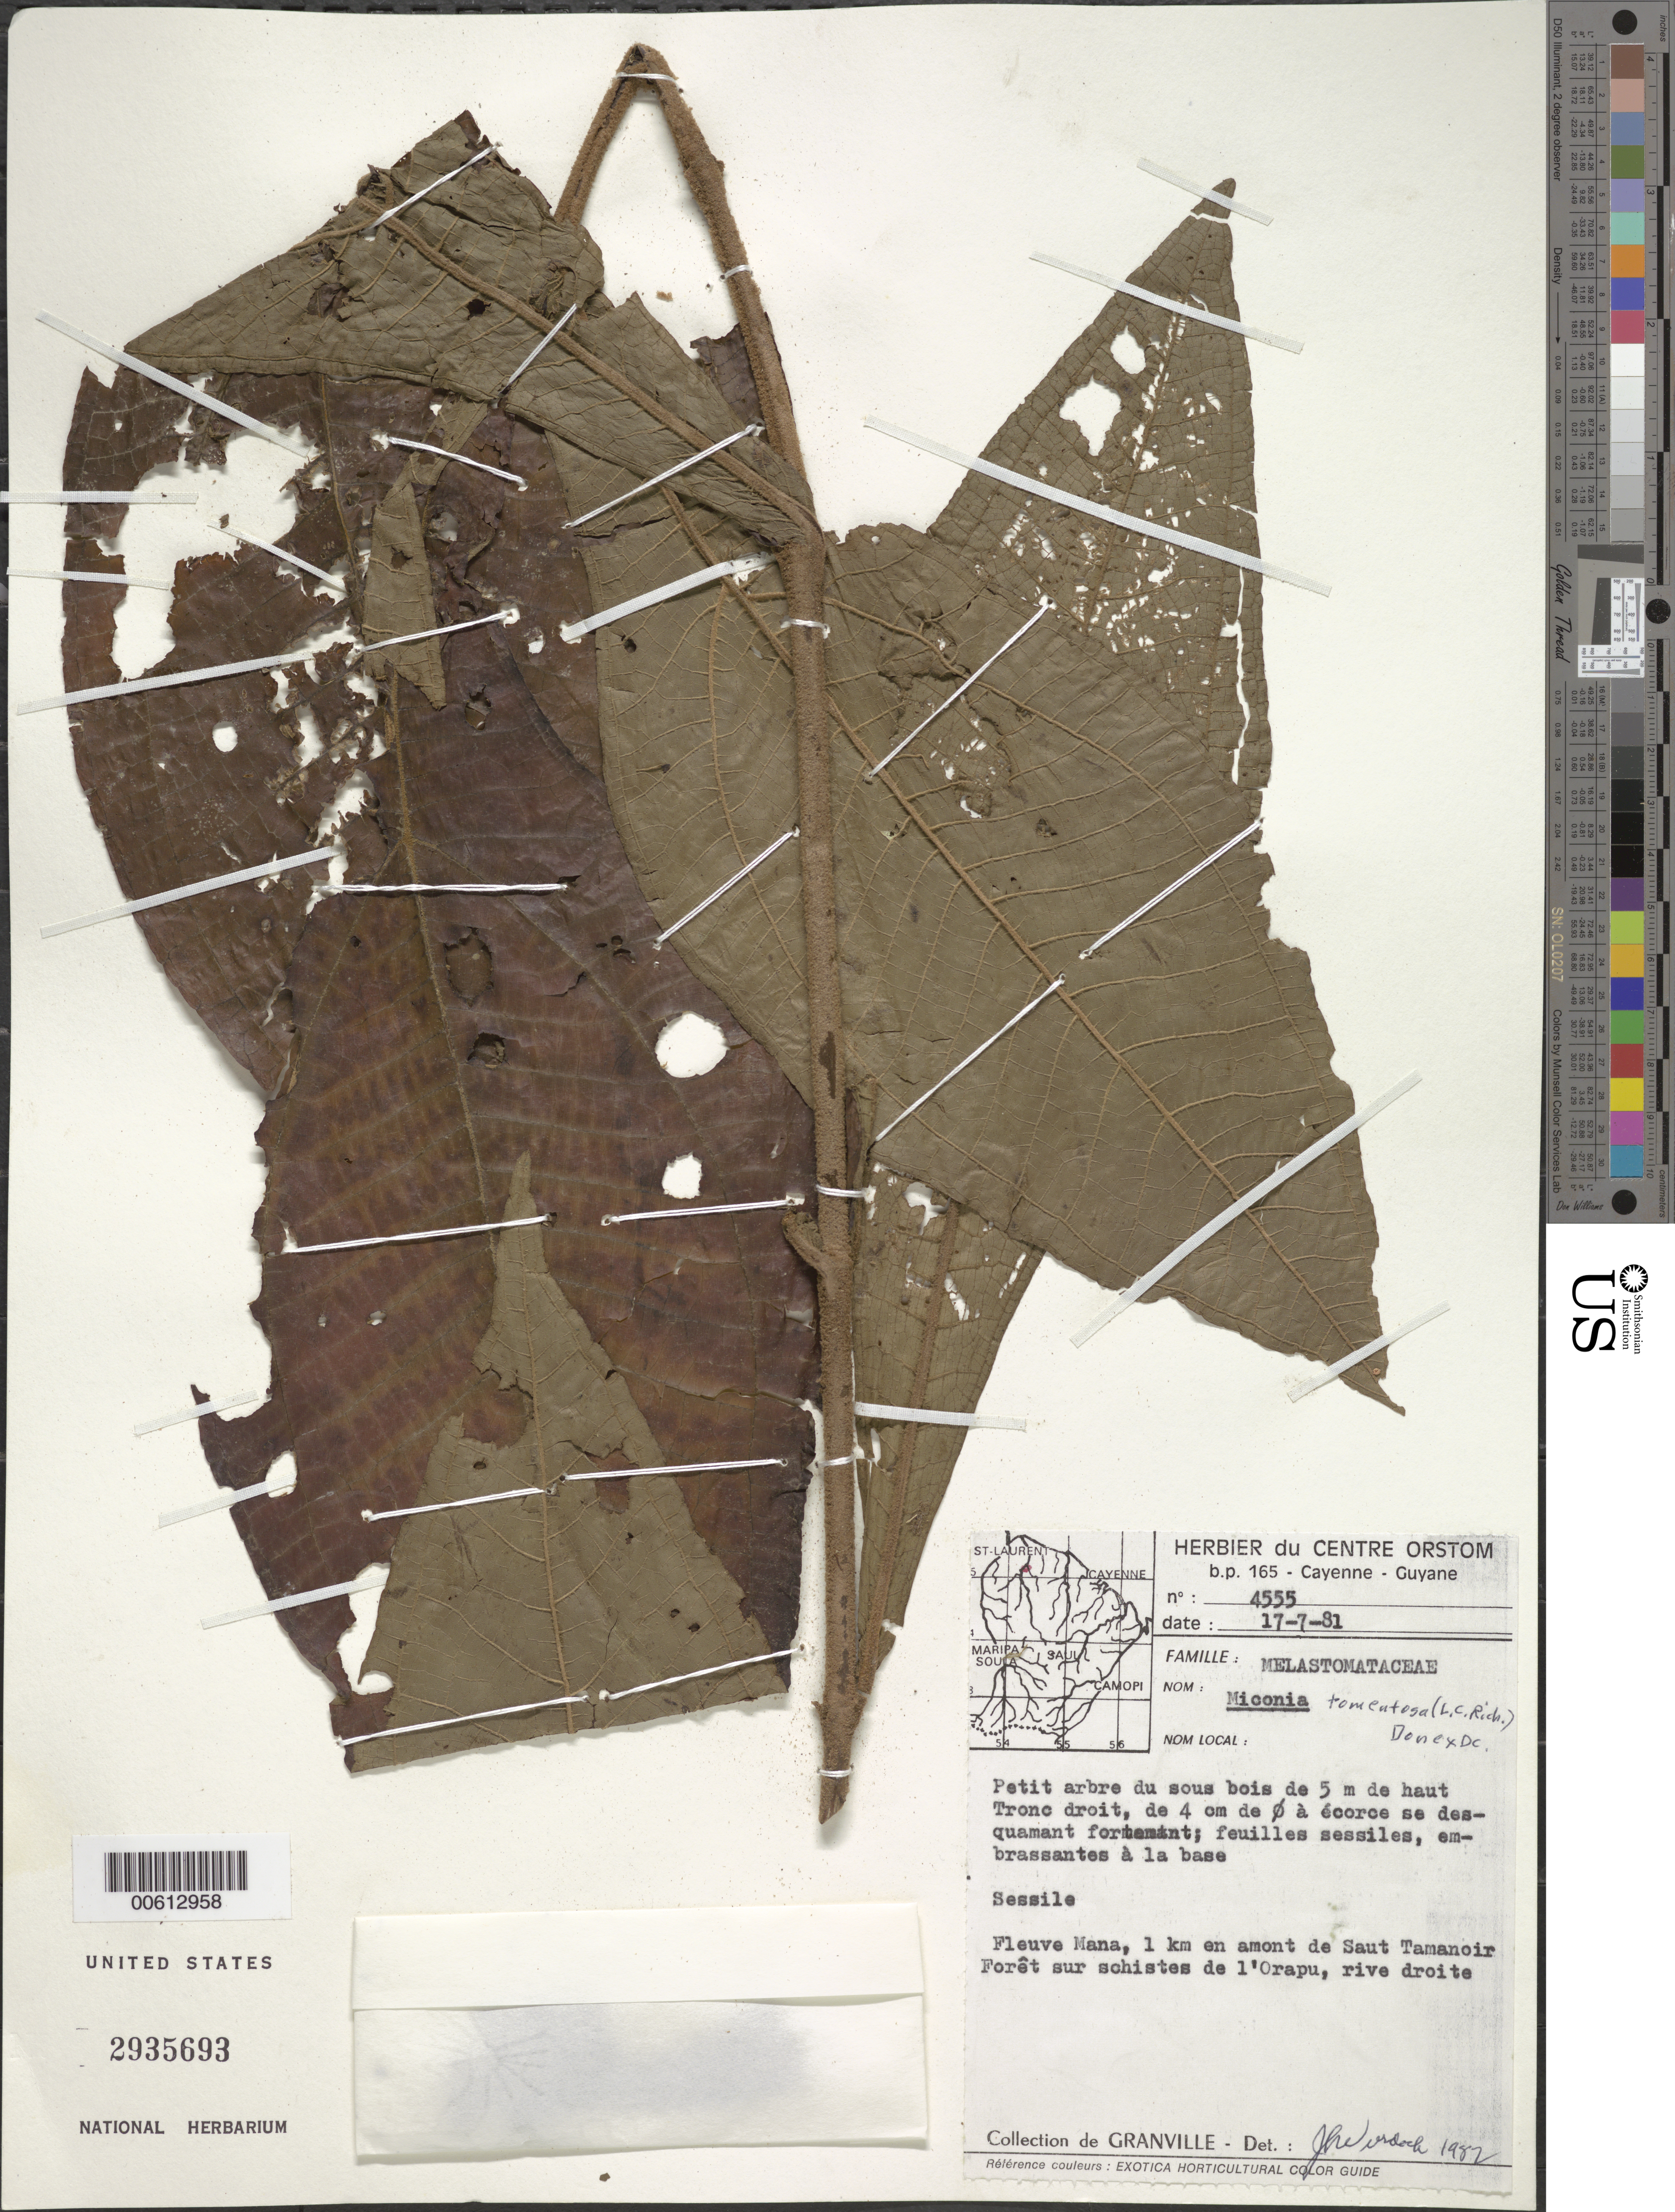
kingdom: Plantae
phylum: Tracheophyta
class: Magnoliopsida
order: Myrtales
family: Melastomataceae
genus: Miconia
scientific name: Miconia tomentosa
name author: (Rich.) D. Don ex DC.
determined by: Wurdack, John J., (US), US (UNITED STATES)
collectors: J.-J. de Granville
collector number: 4555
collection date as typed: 17-Jul-81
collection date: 1981-07-17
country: French Guiana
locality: Mana R., 1 km from Saut Tamanoir, sur shicstes de l'Orapu, rive droite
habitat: Foret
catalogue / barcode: US 2935693